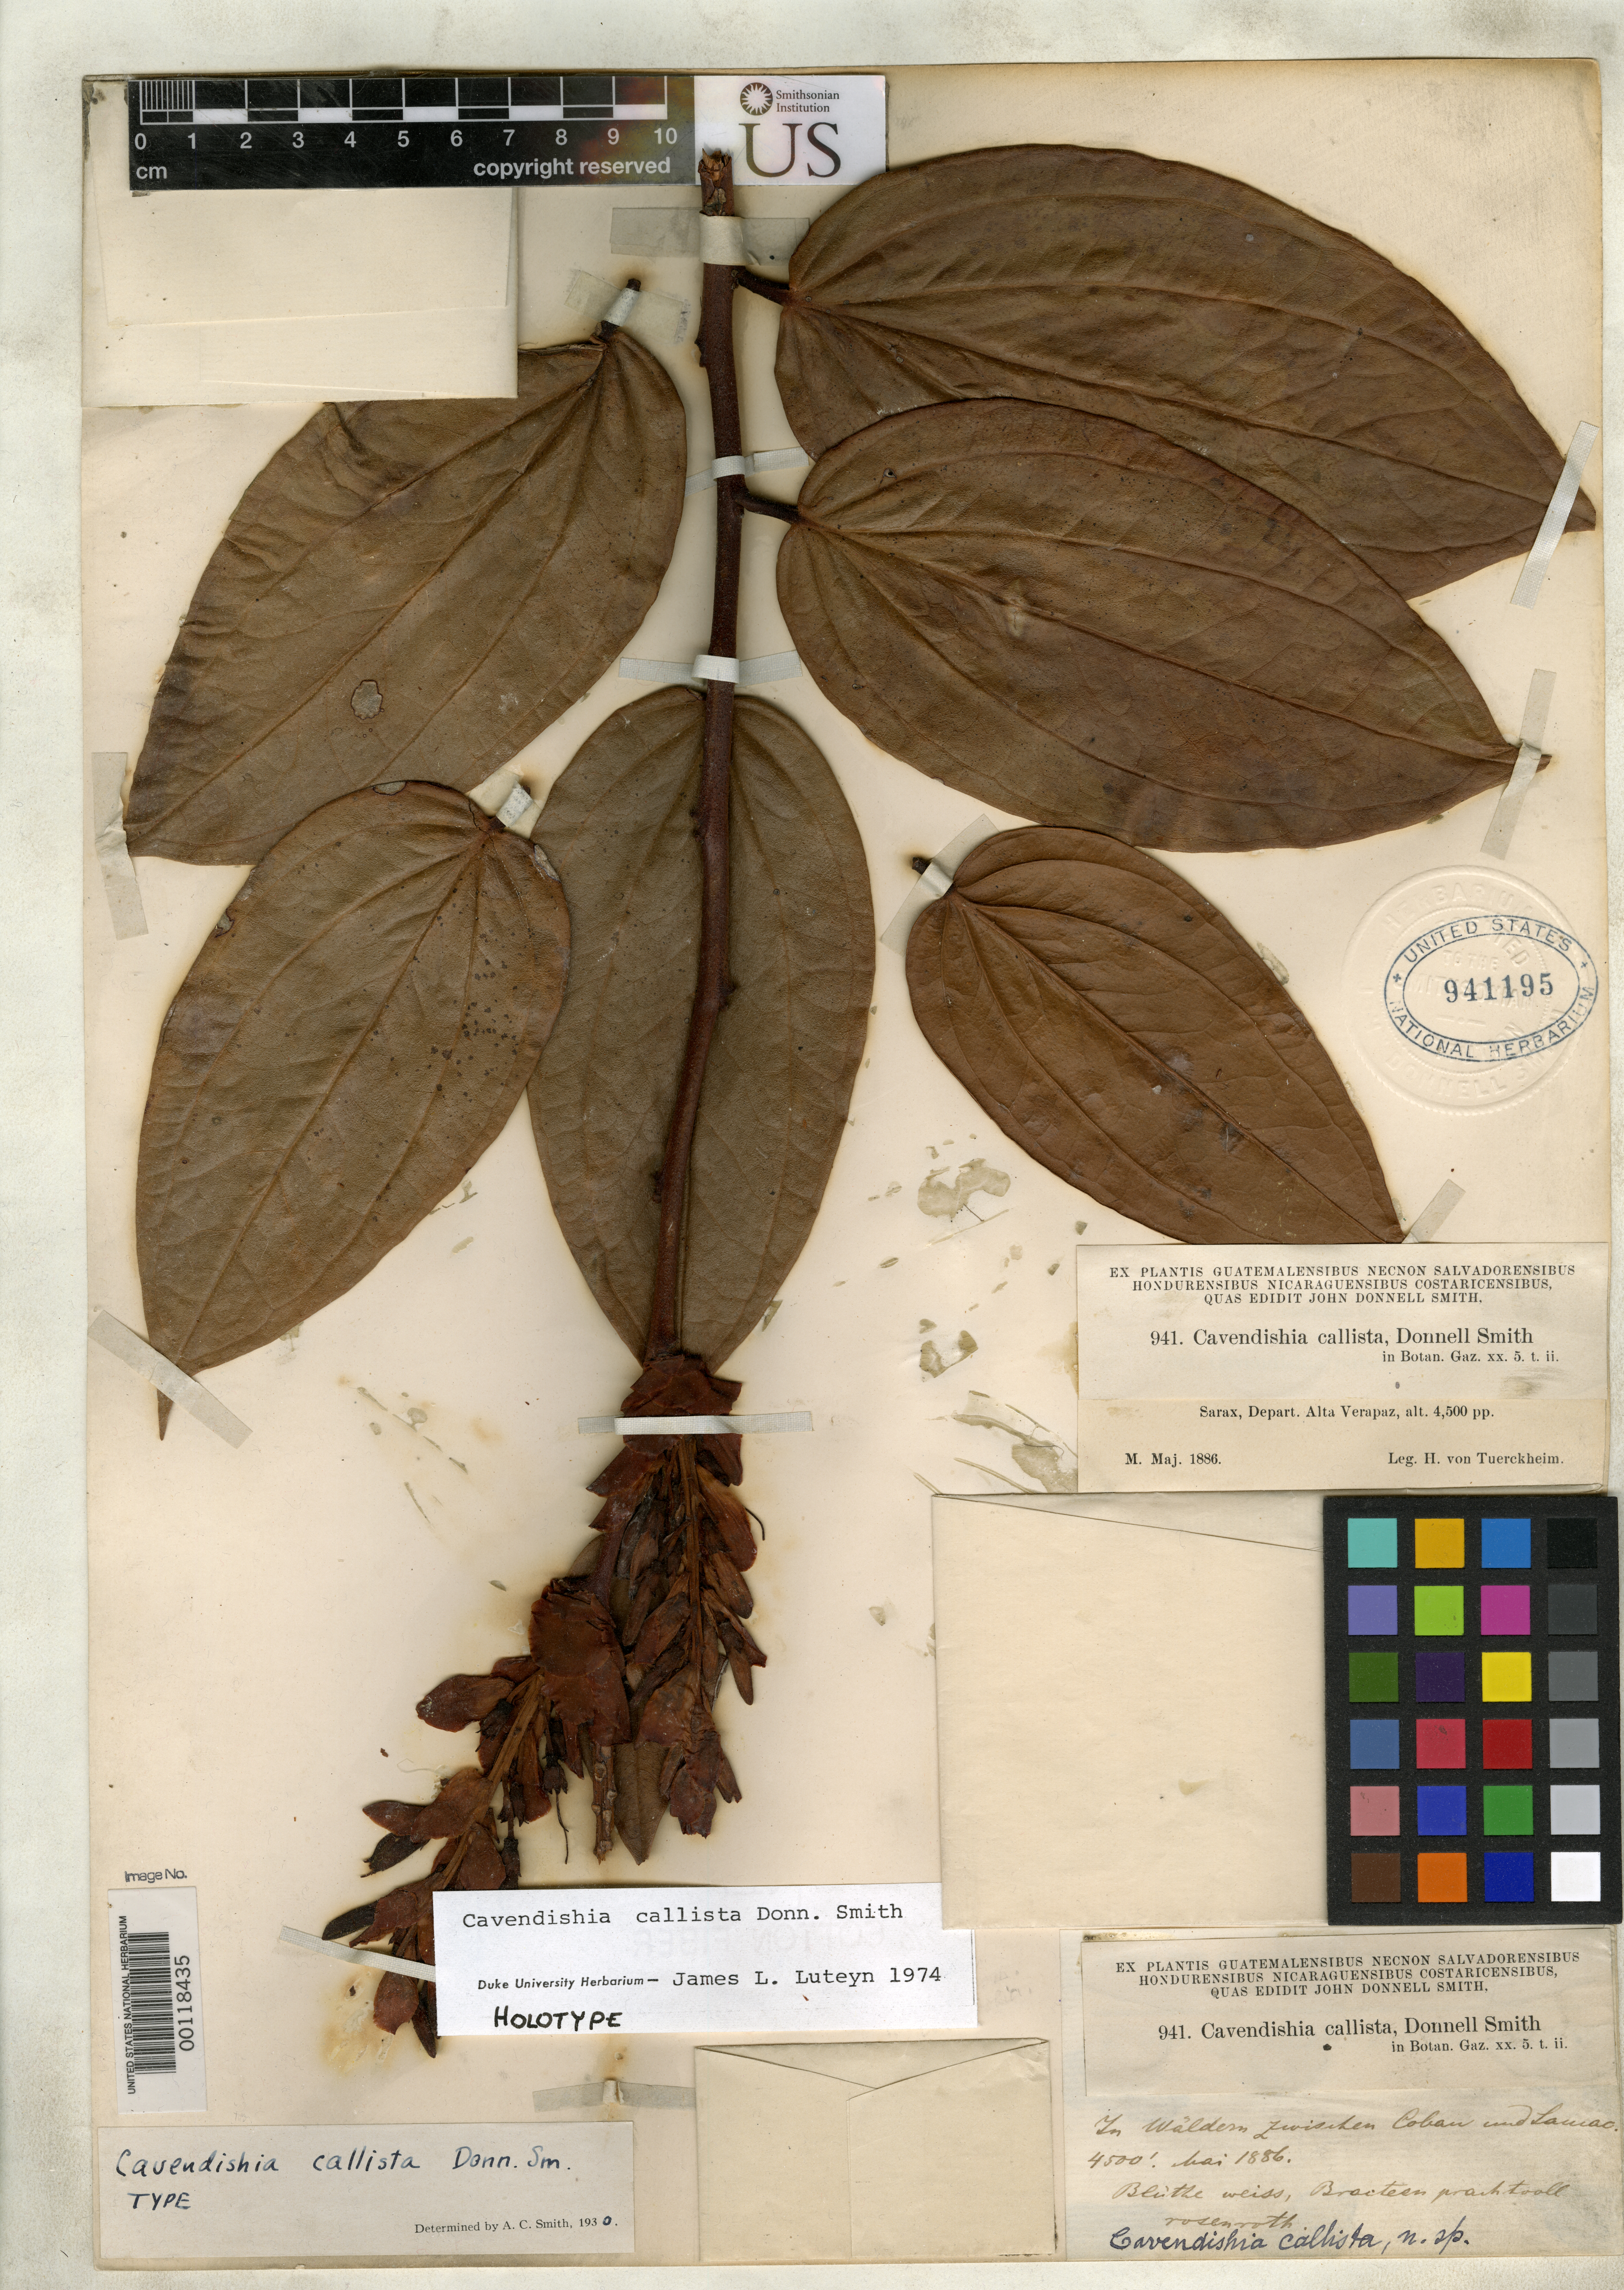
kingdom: Plantae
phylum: Tracheophyta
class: Magnoliopsida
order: Ericales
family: Ericaceae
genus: Cavendishia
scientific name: Cavendishia callista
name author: Donn. Sm.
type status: Type Collection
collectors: H. von Türckheim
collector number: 941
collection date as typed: May 1886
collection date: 1886-05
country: Guatemala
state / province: Alta Verapaz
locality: Sarax.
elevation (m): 1372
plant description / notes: One of two US sheets (USNH 941194, 941195) received from the John Donnell Smith herbarium; neither clearly the holotype but annotated by J.L. Luteyn (1974) as "Isotype" and "Holotype", respectively.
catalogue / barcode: US 941195